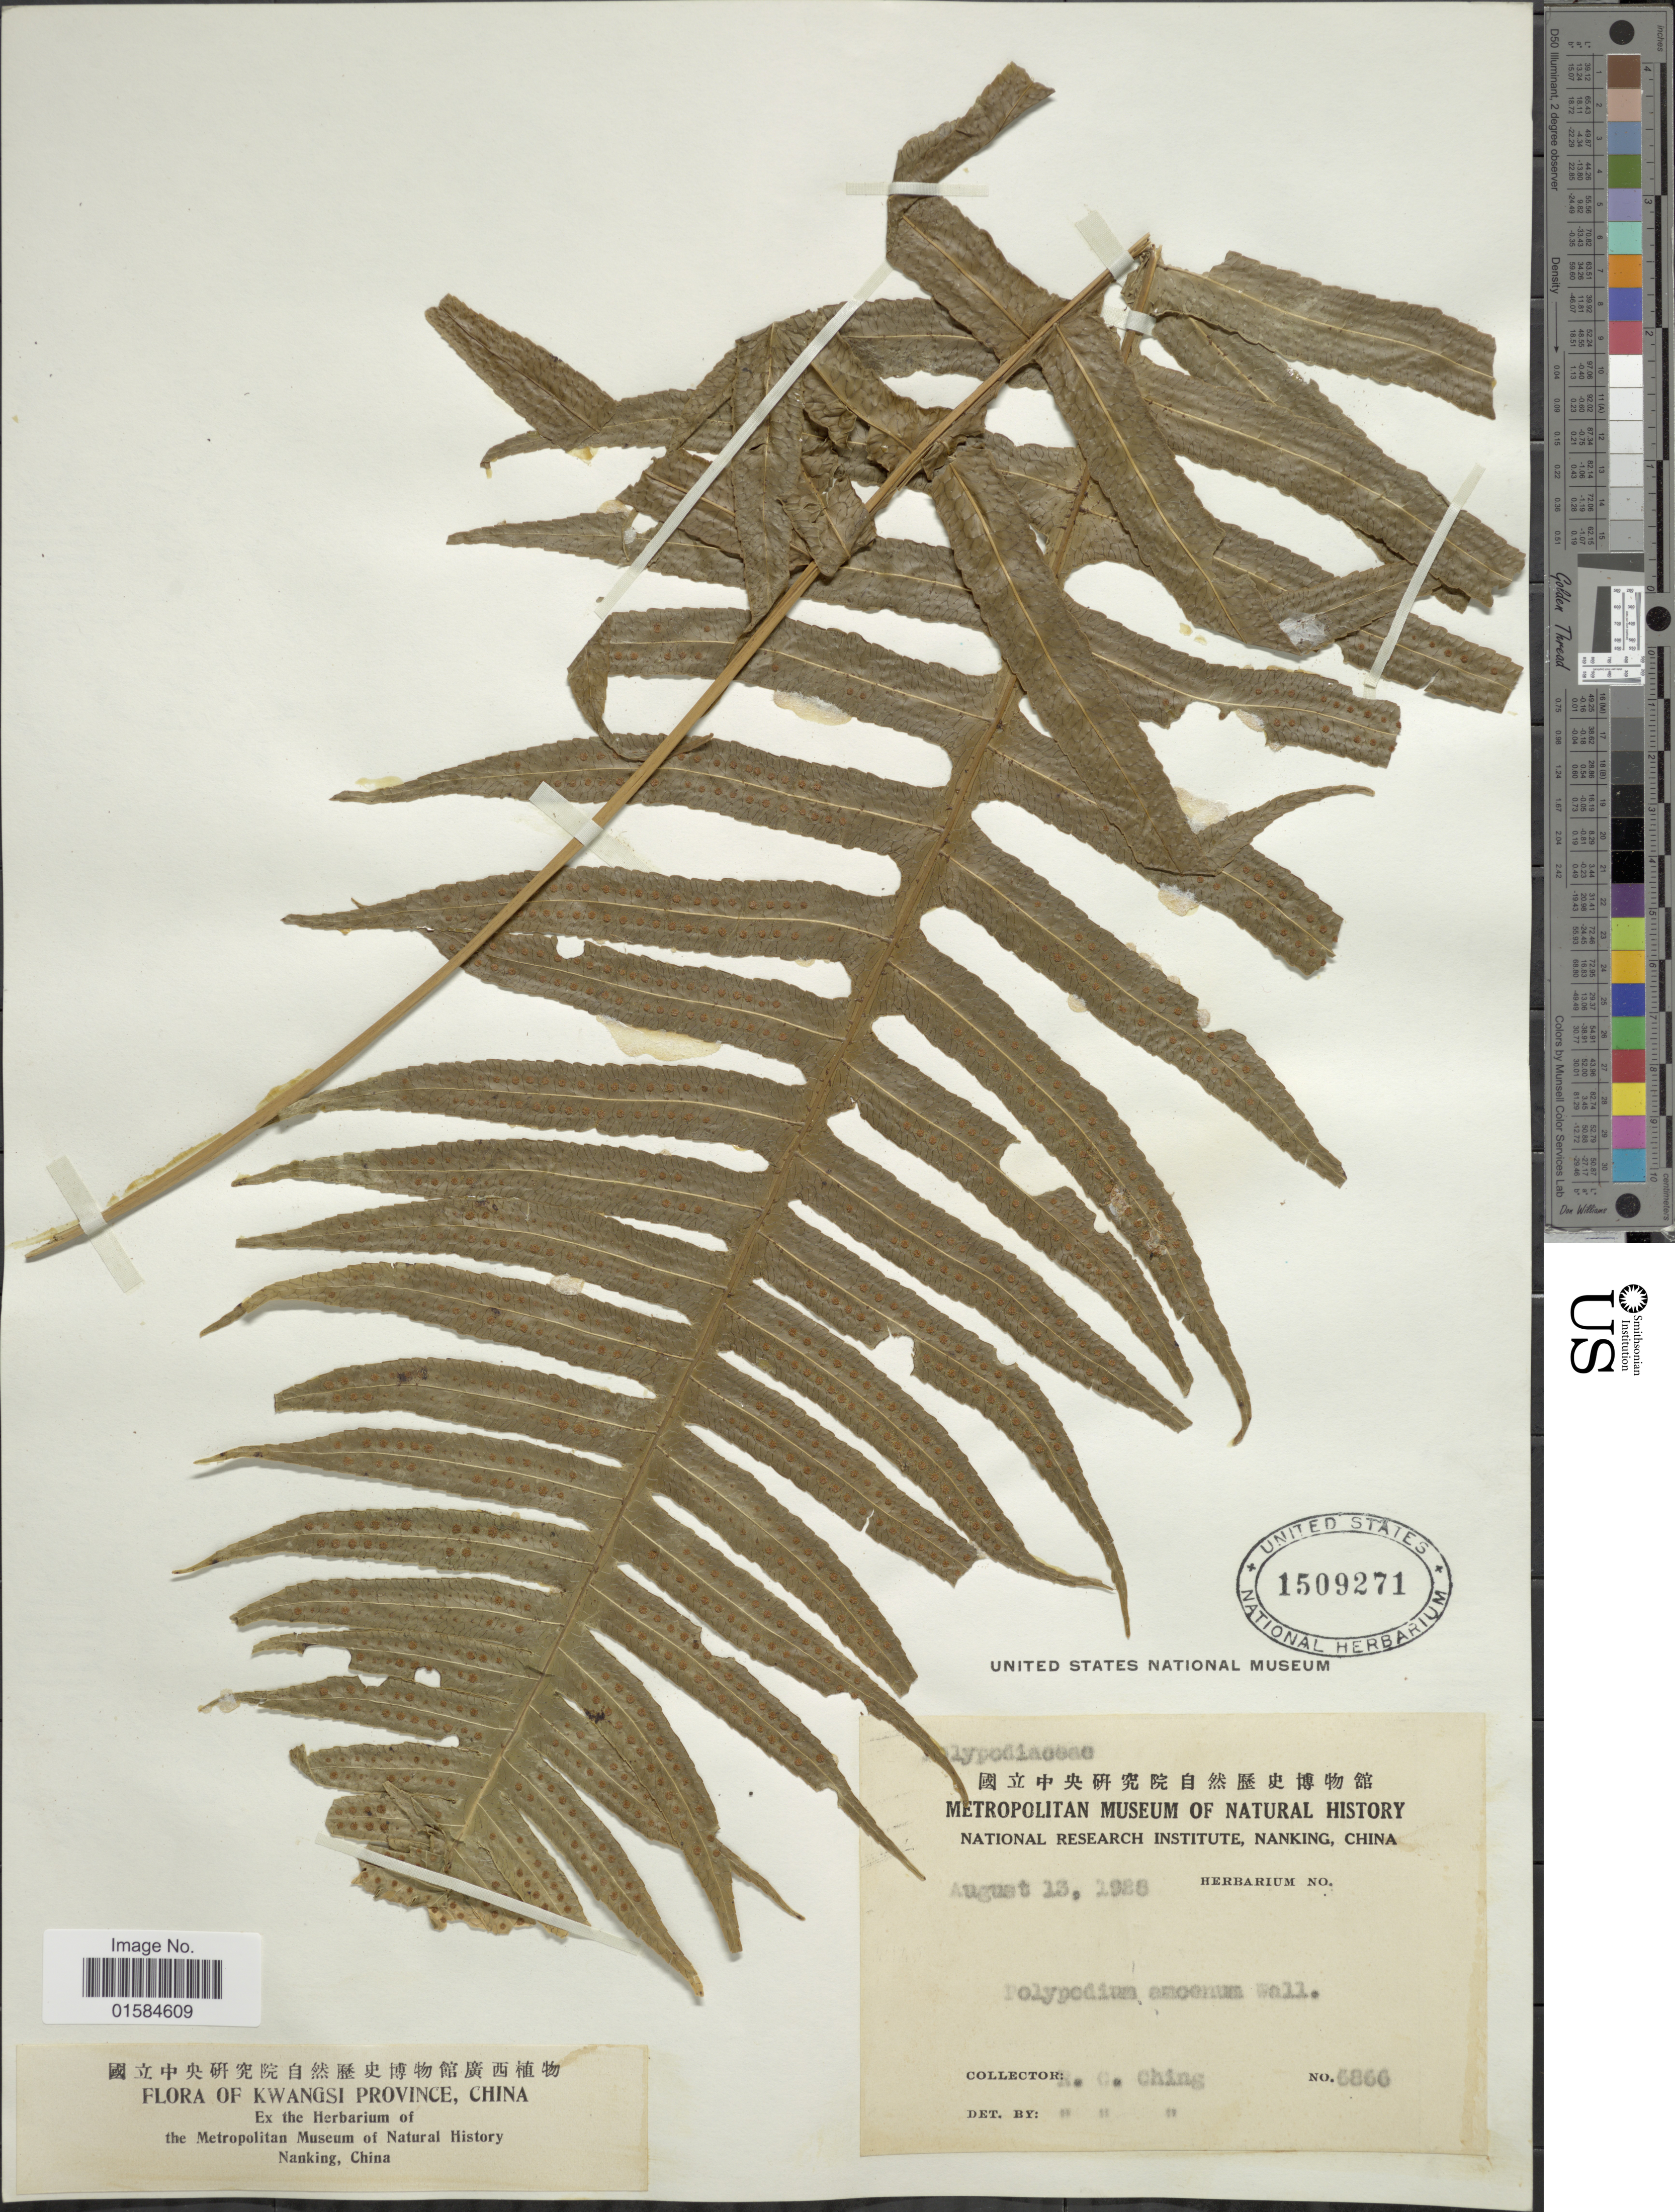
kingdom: Plantae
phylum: Tracheophyta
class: Polypodiopsida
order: Polypodiales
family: Polypodiaceae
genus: Goniophlebium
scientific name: Goniophlebium amoenum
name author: (Wall. ex Mett.) J. Sm.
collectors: R. C. Ching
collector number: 6866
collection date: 1928-08-13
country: China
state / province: Guangxi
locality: Kwangsi Province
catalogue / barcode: US 1509271